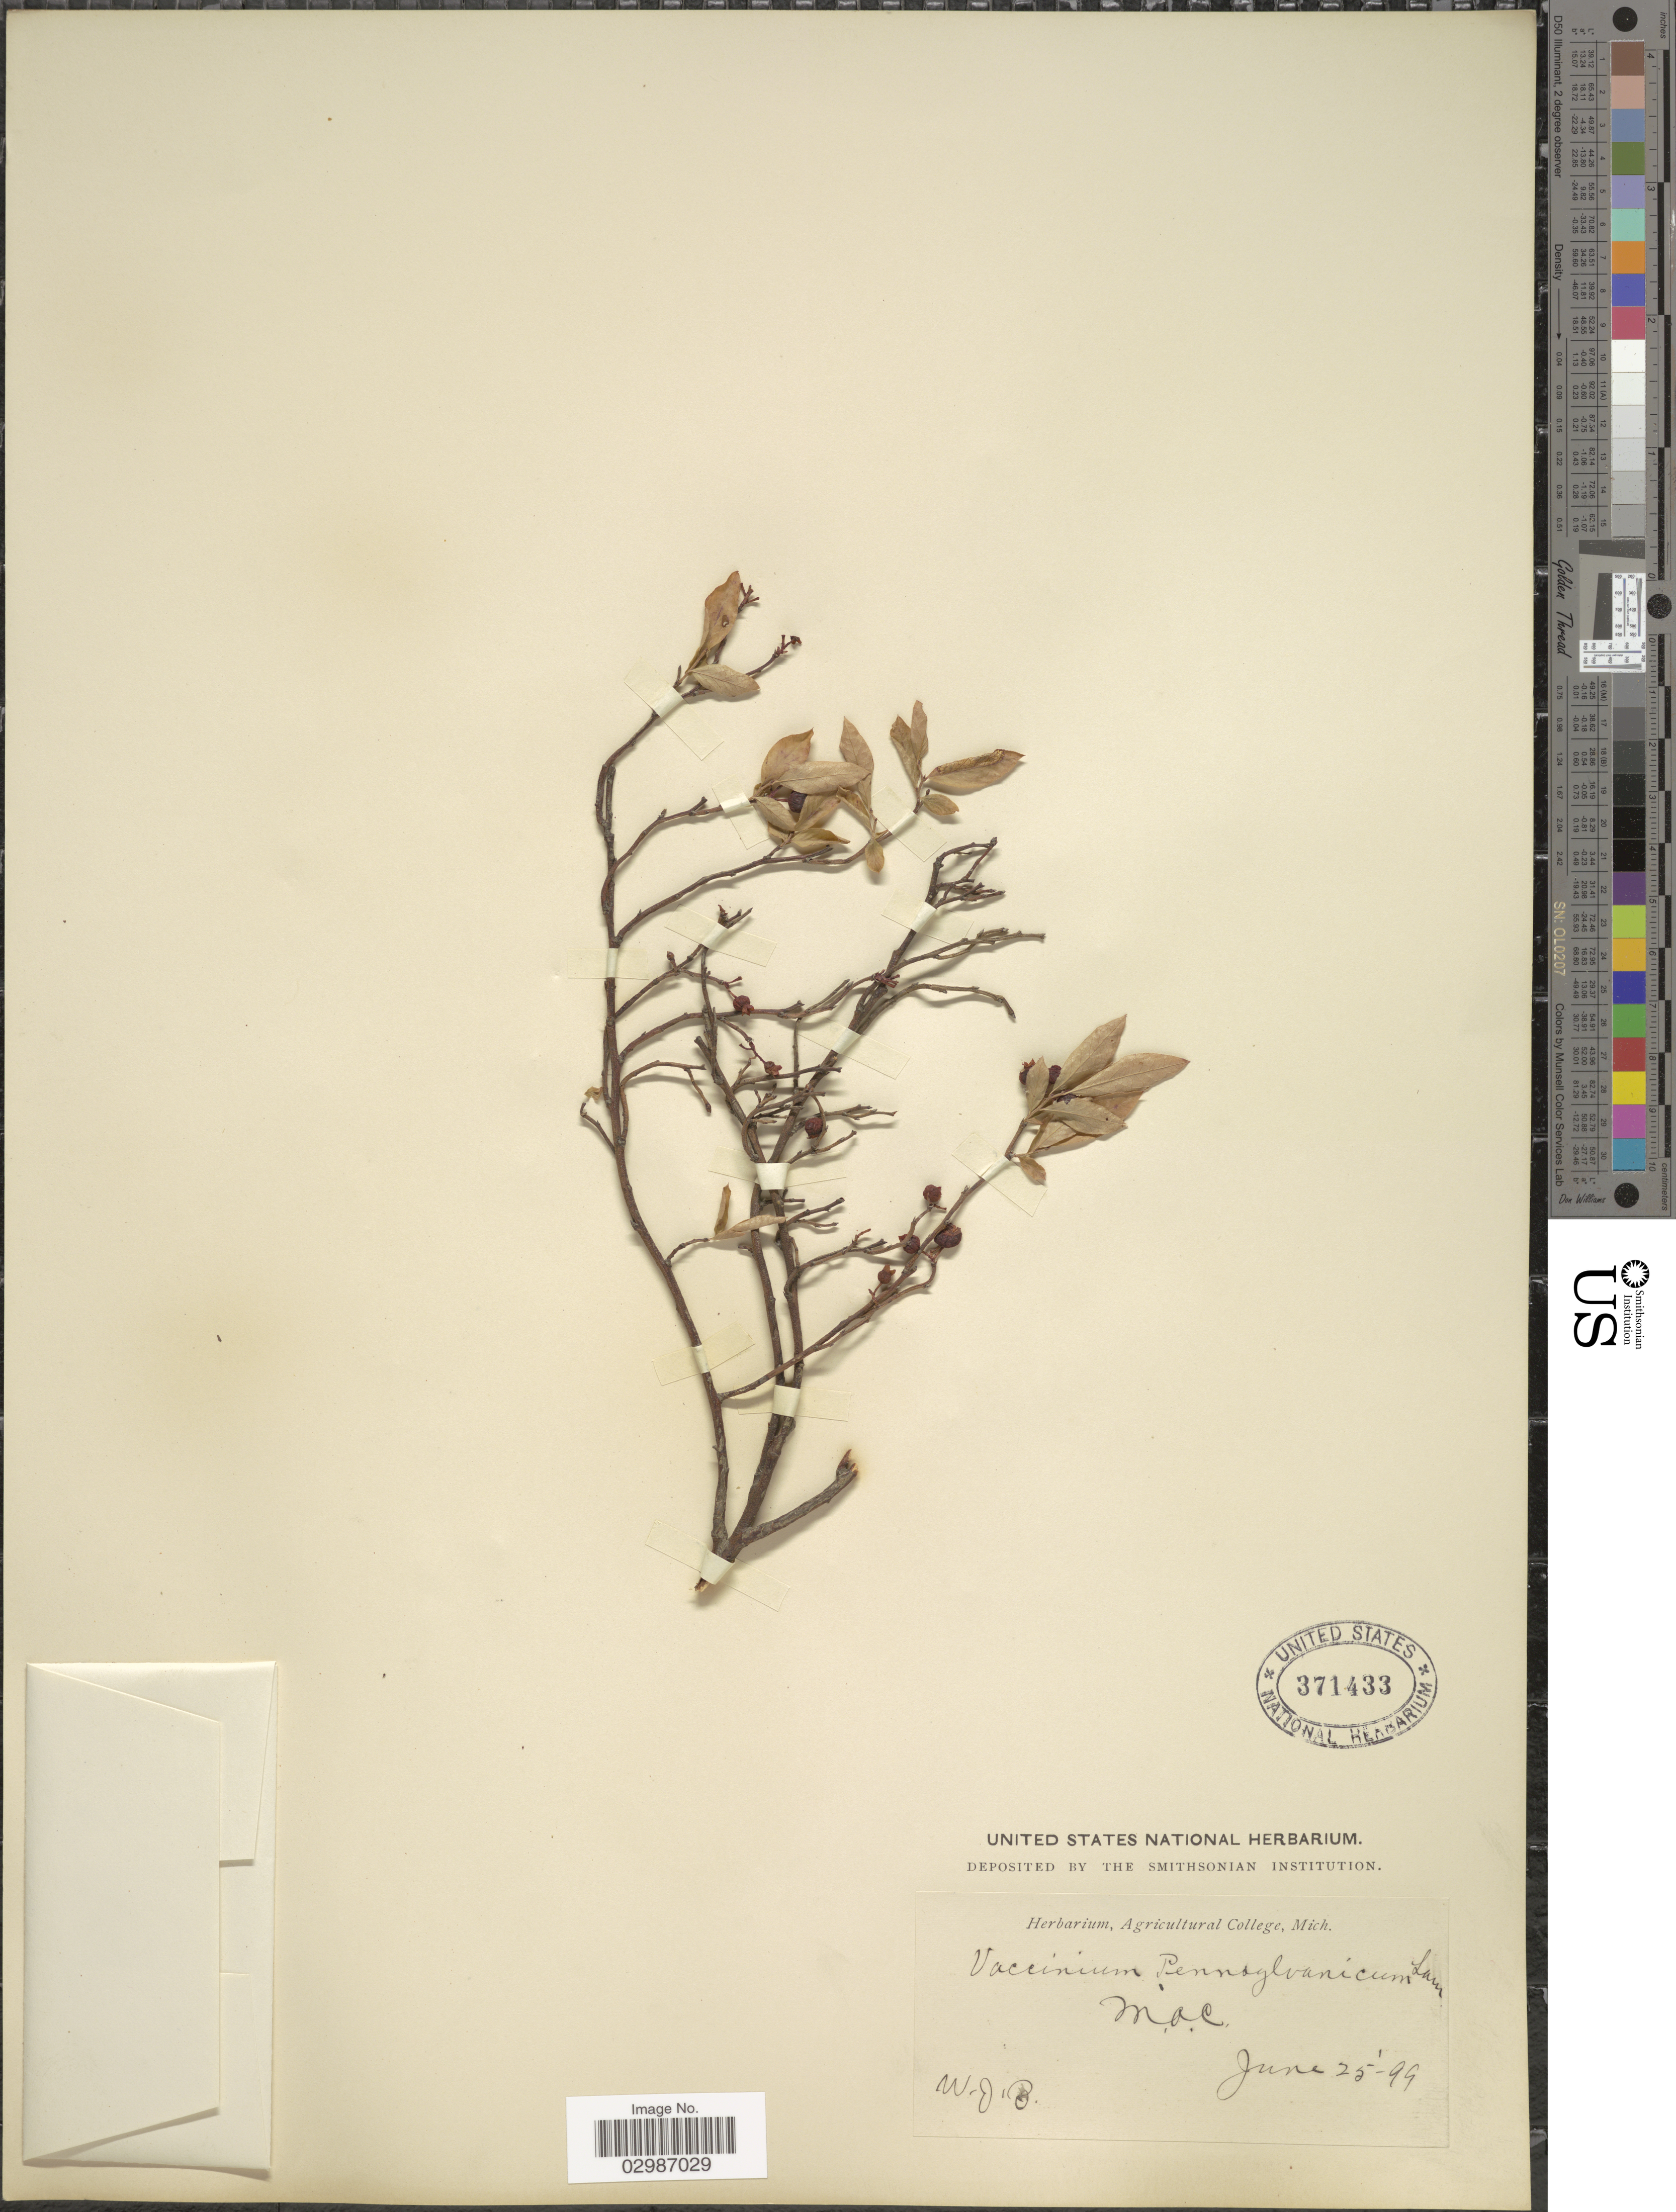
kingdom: Plantae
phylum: Tracheophyta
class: Magnoliopsida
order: Ericales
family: Ericaceae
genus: Vaccinium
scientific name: Vaccinium angustifolium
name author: Aiton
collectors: W.J.B.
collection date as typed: Transcribed d/m/y: 25/6/99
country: United States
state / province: Michigan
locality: M.A.C.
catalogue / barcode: US 371433